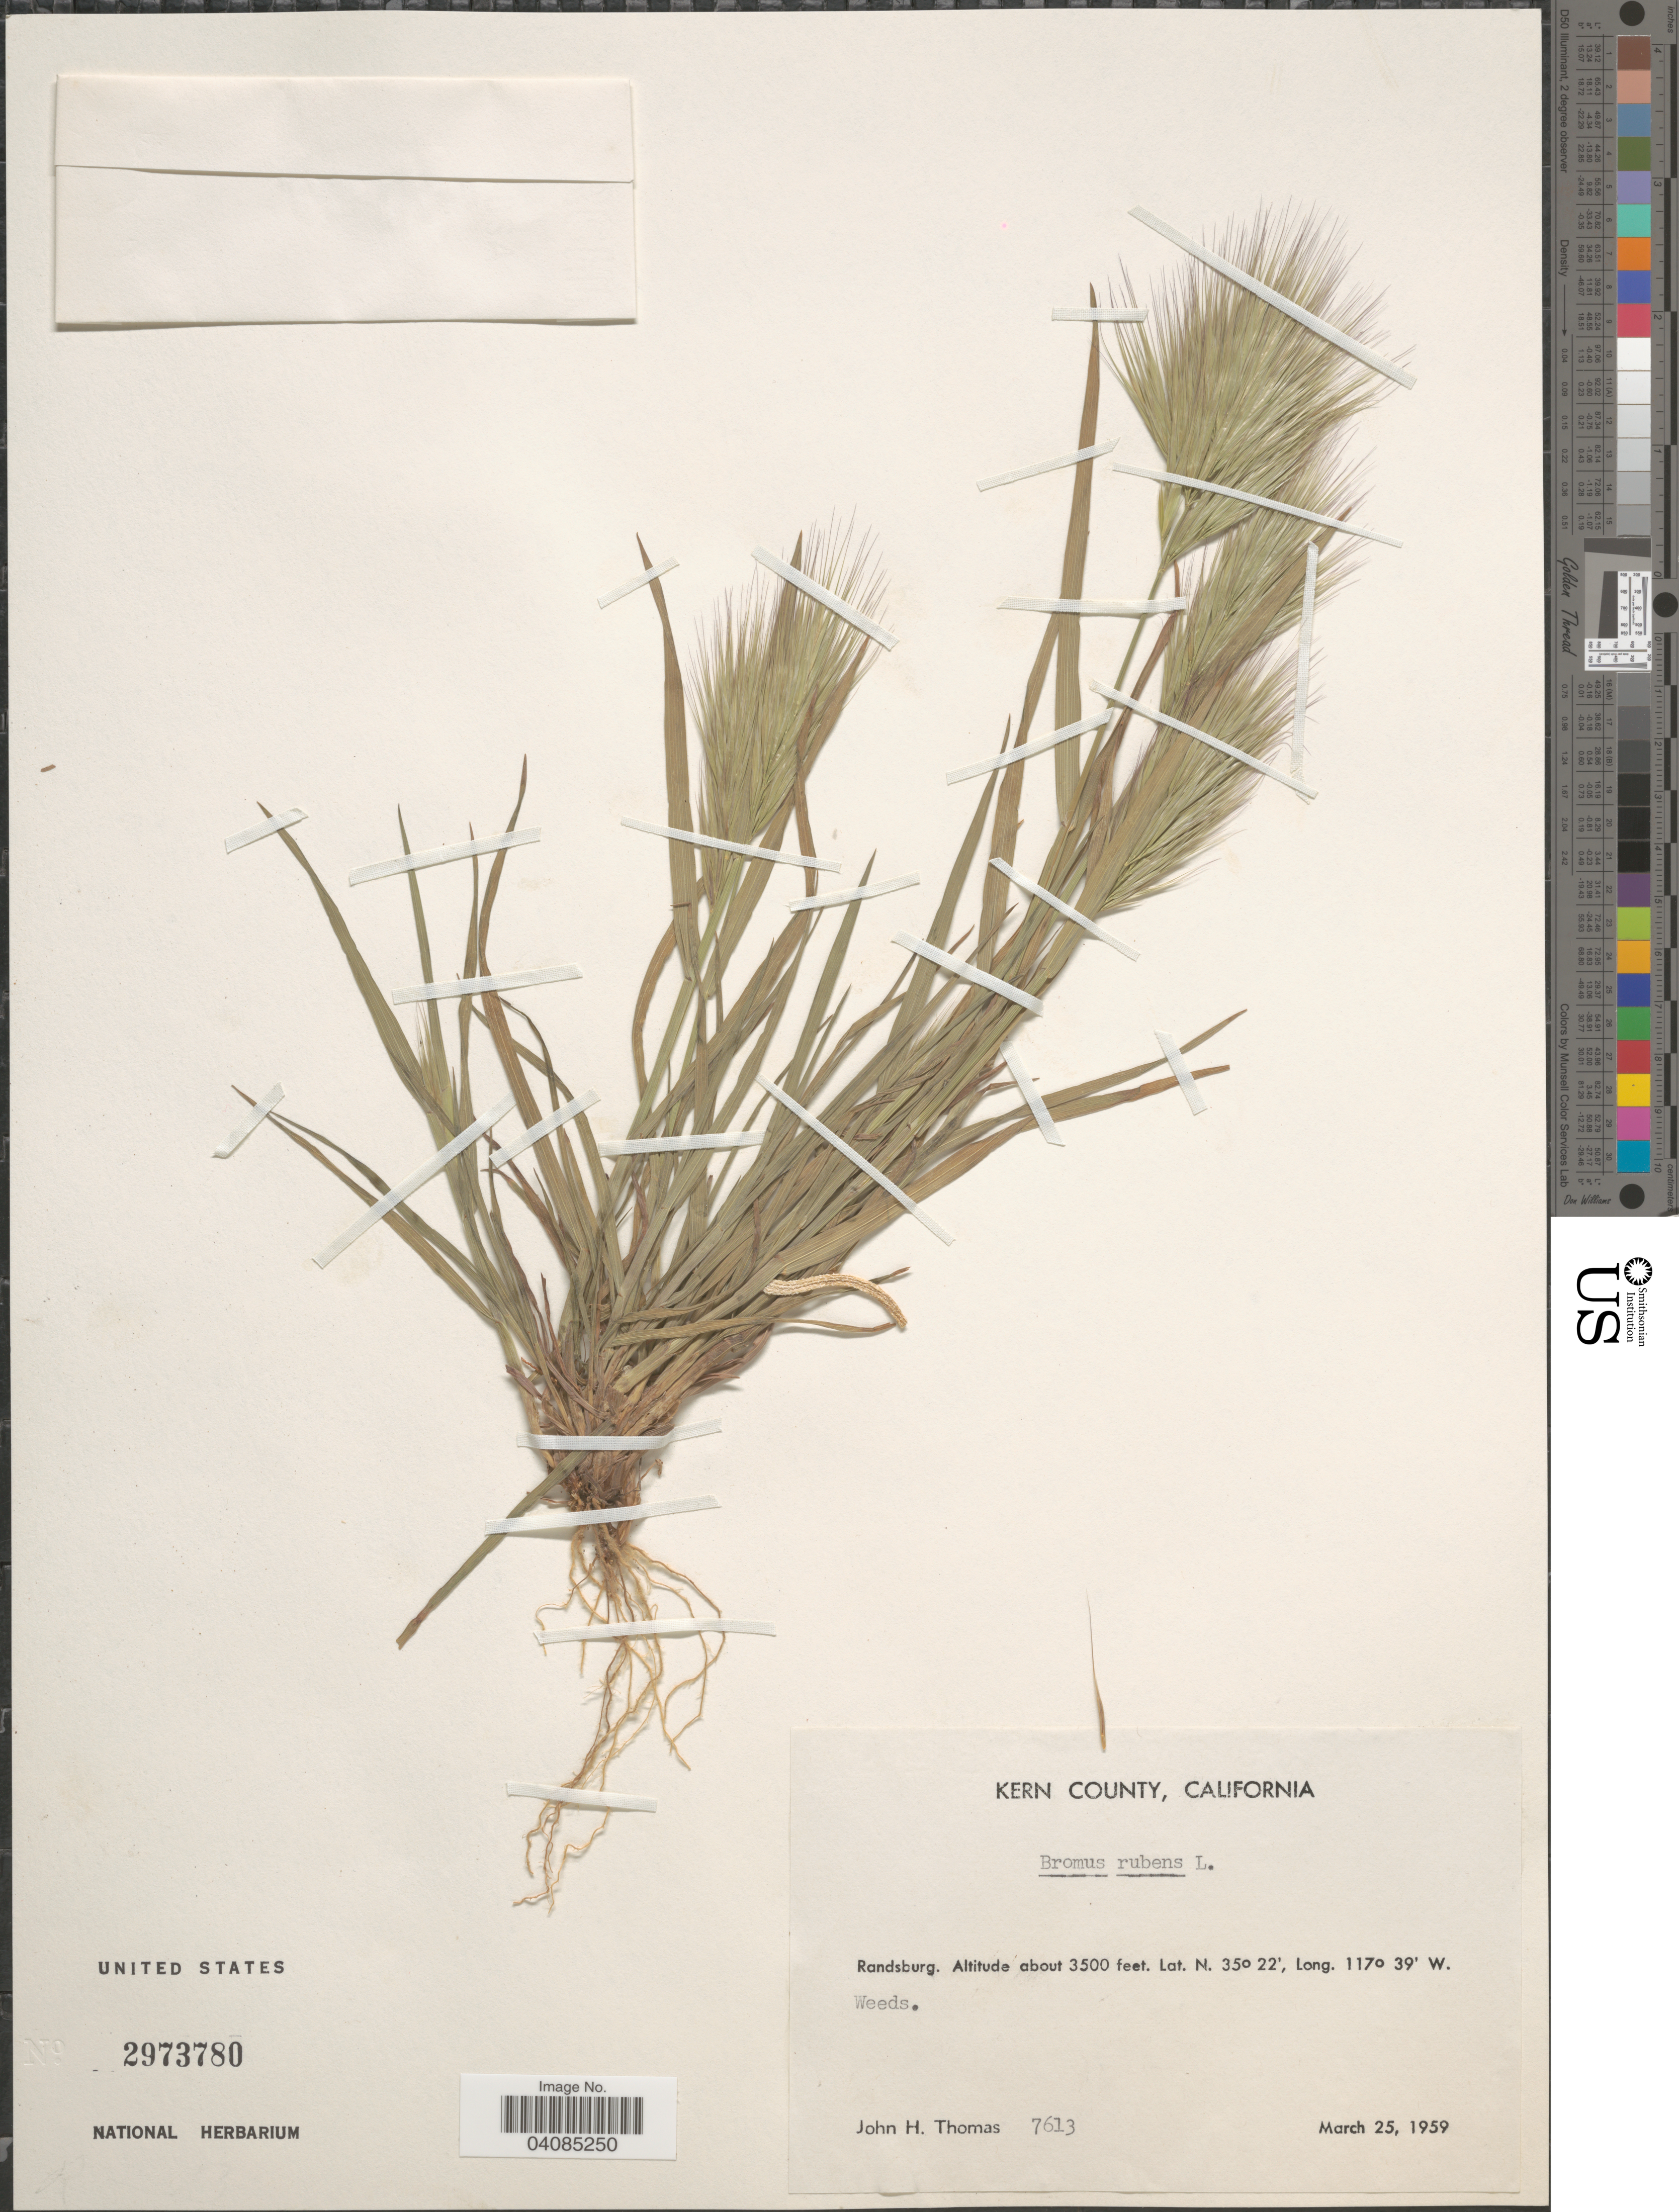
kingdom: Plantae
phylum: Tracheophyta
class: Liliopsida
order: Poales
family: Poaceae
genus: Bromus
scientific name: Bromus rubens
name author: L.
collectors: J. H. Thomas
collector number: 7613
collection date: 1959-03-25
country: United States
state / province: California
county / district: Kern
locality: Kern County. Randsburg.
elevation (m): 1067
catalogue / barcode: US 2973780